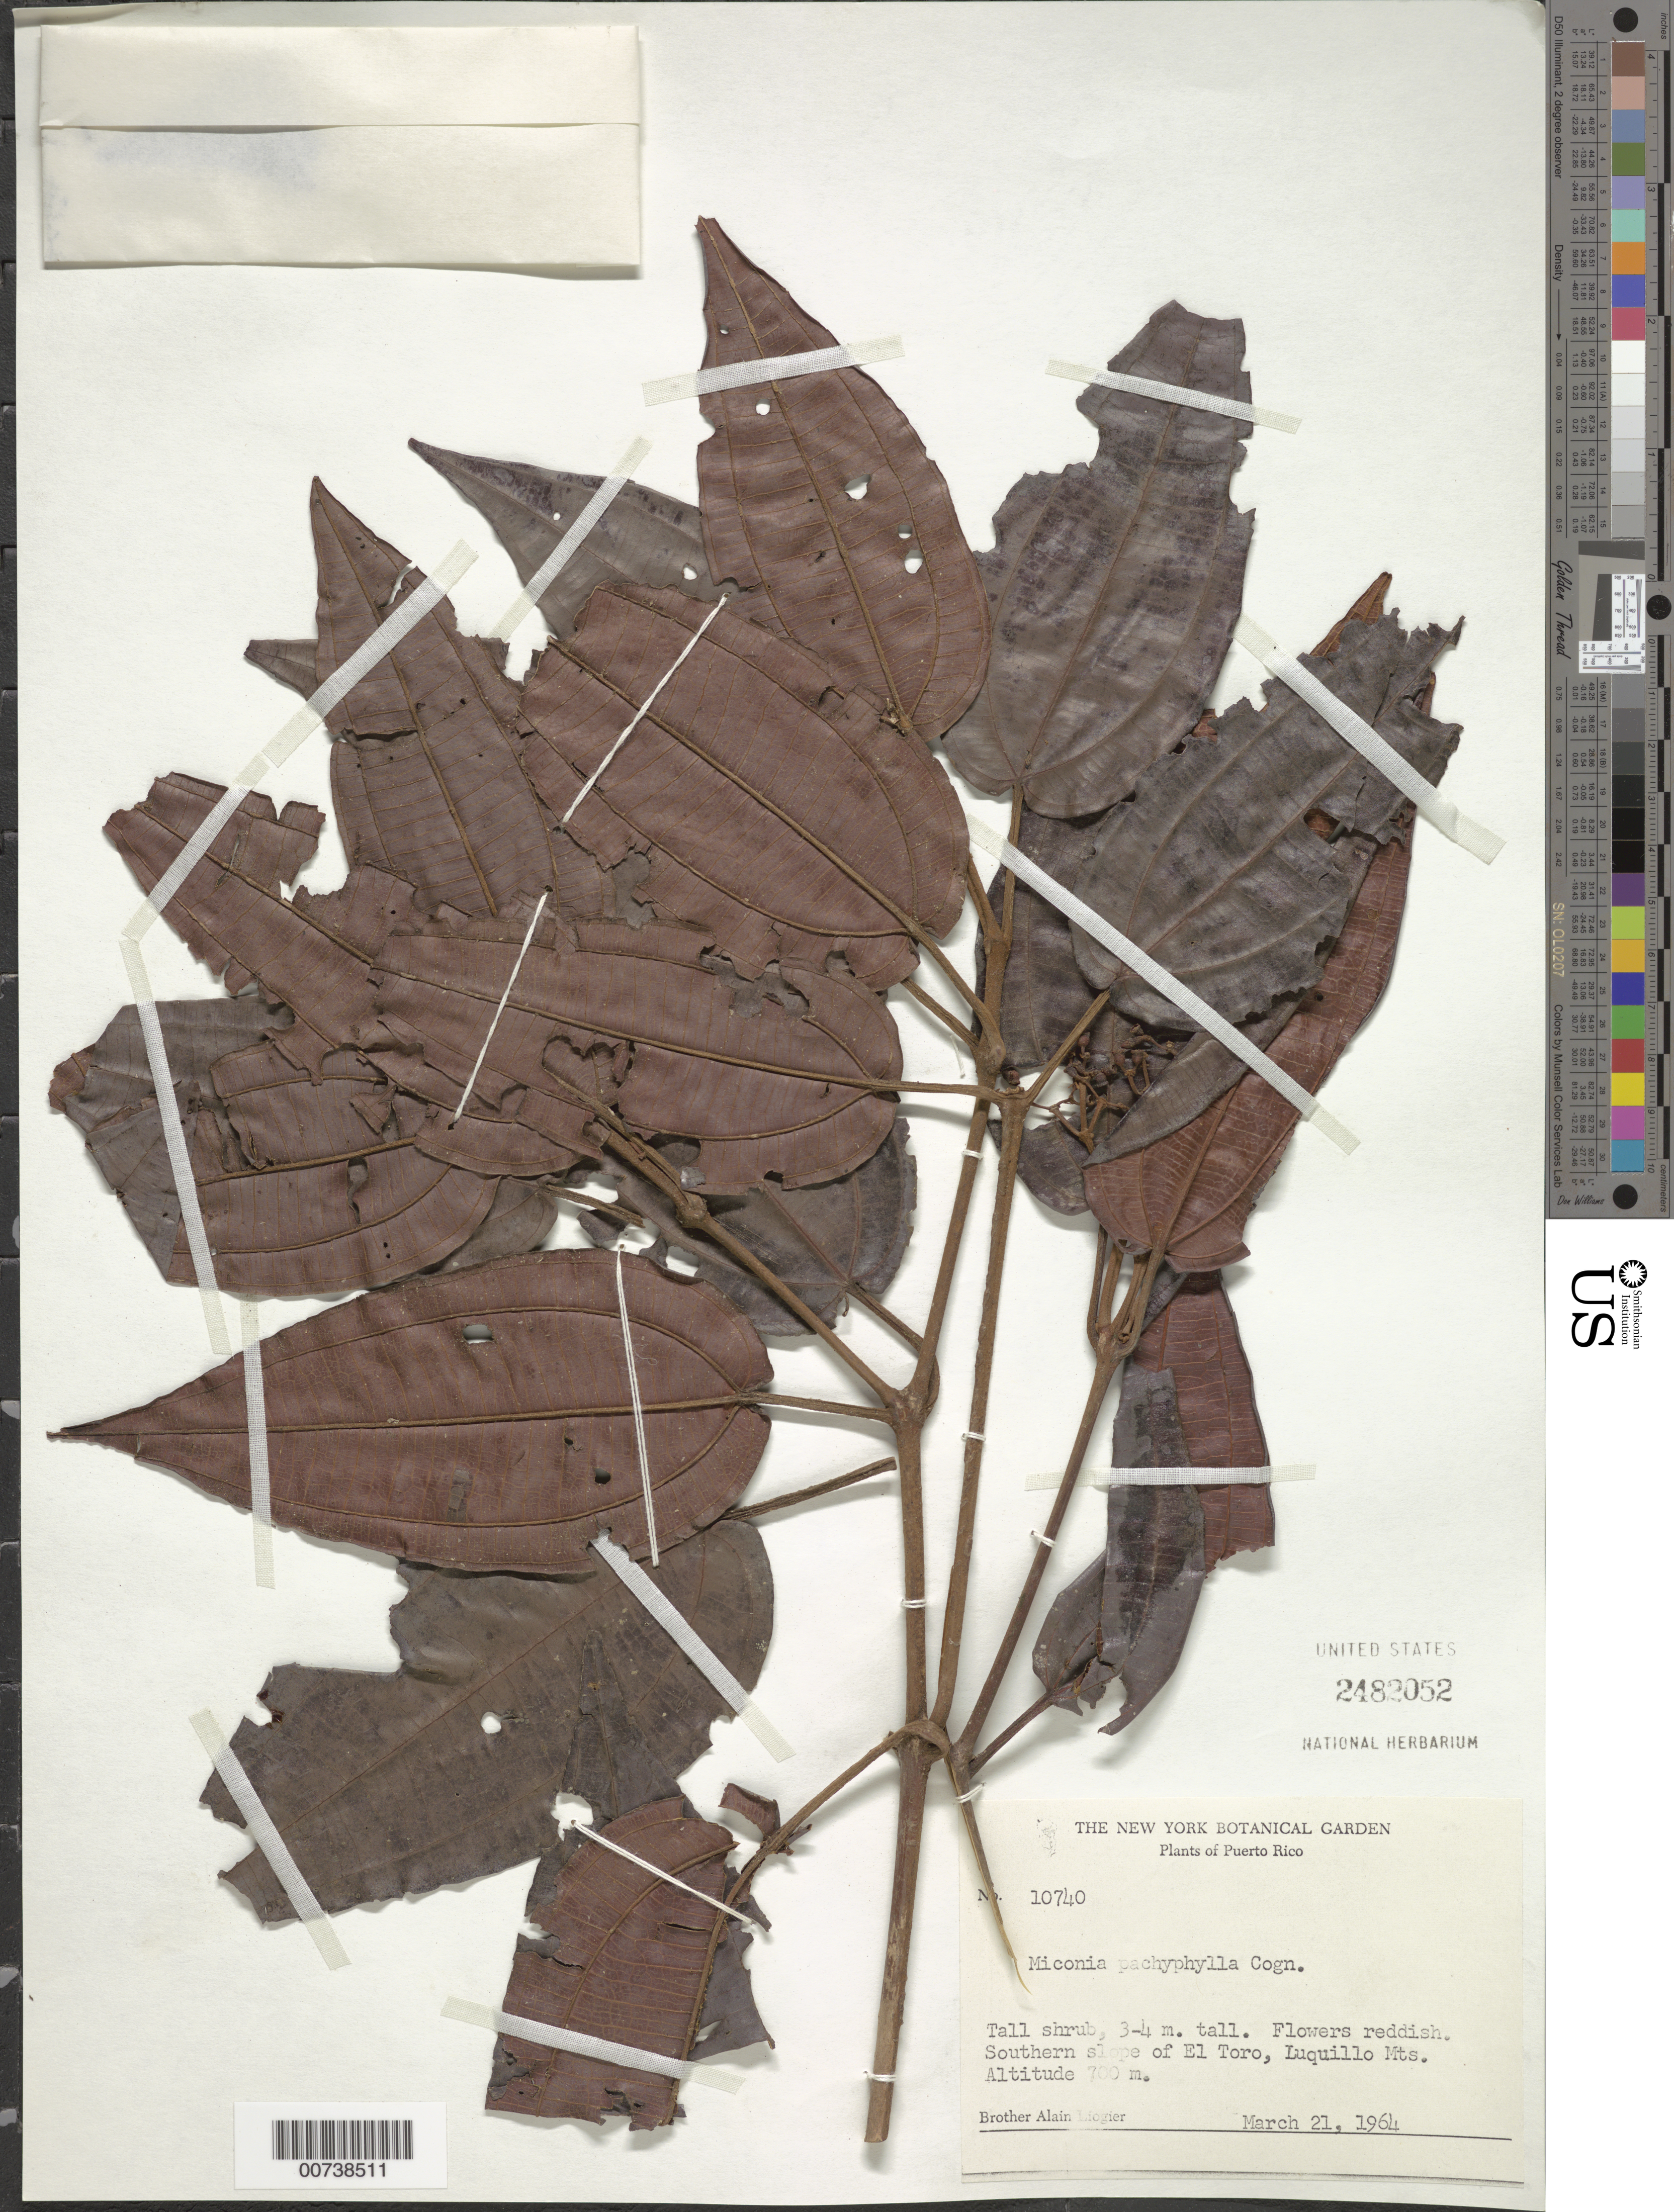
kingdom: Plantae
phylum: Tracheophyta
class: Magnoliopsida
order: Myrtales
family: Melastomataceae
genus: Miconia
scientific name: Miconia pachyphylla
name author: Cogn.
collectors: A. H. Liogier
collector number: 10740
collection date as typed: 21 Mar 1964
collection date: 1964-03-21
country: Puerto Rico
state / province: Luquillo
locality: Southern slope of El Toro, Luquillo Mountains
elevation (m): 700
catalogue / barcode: US 2482052